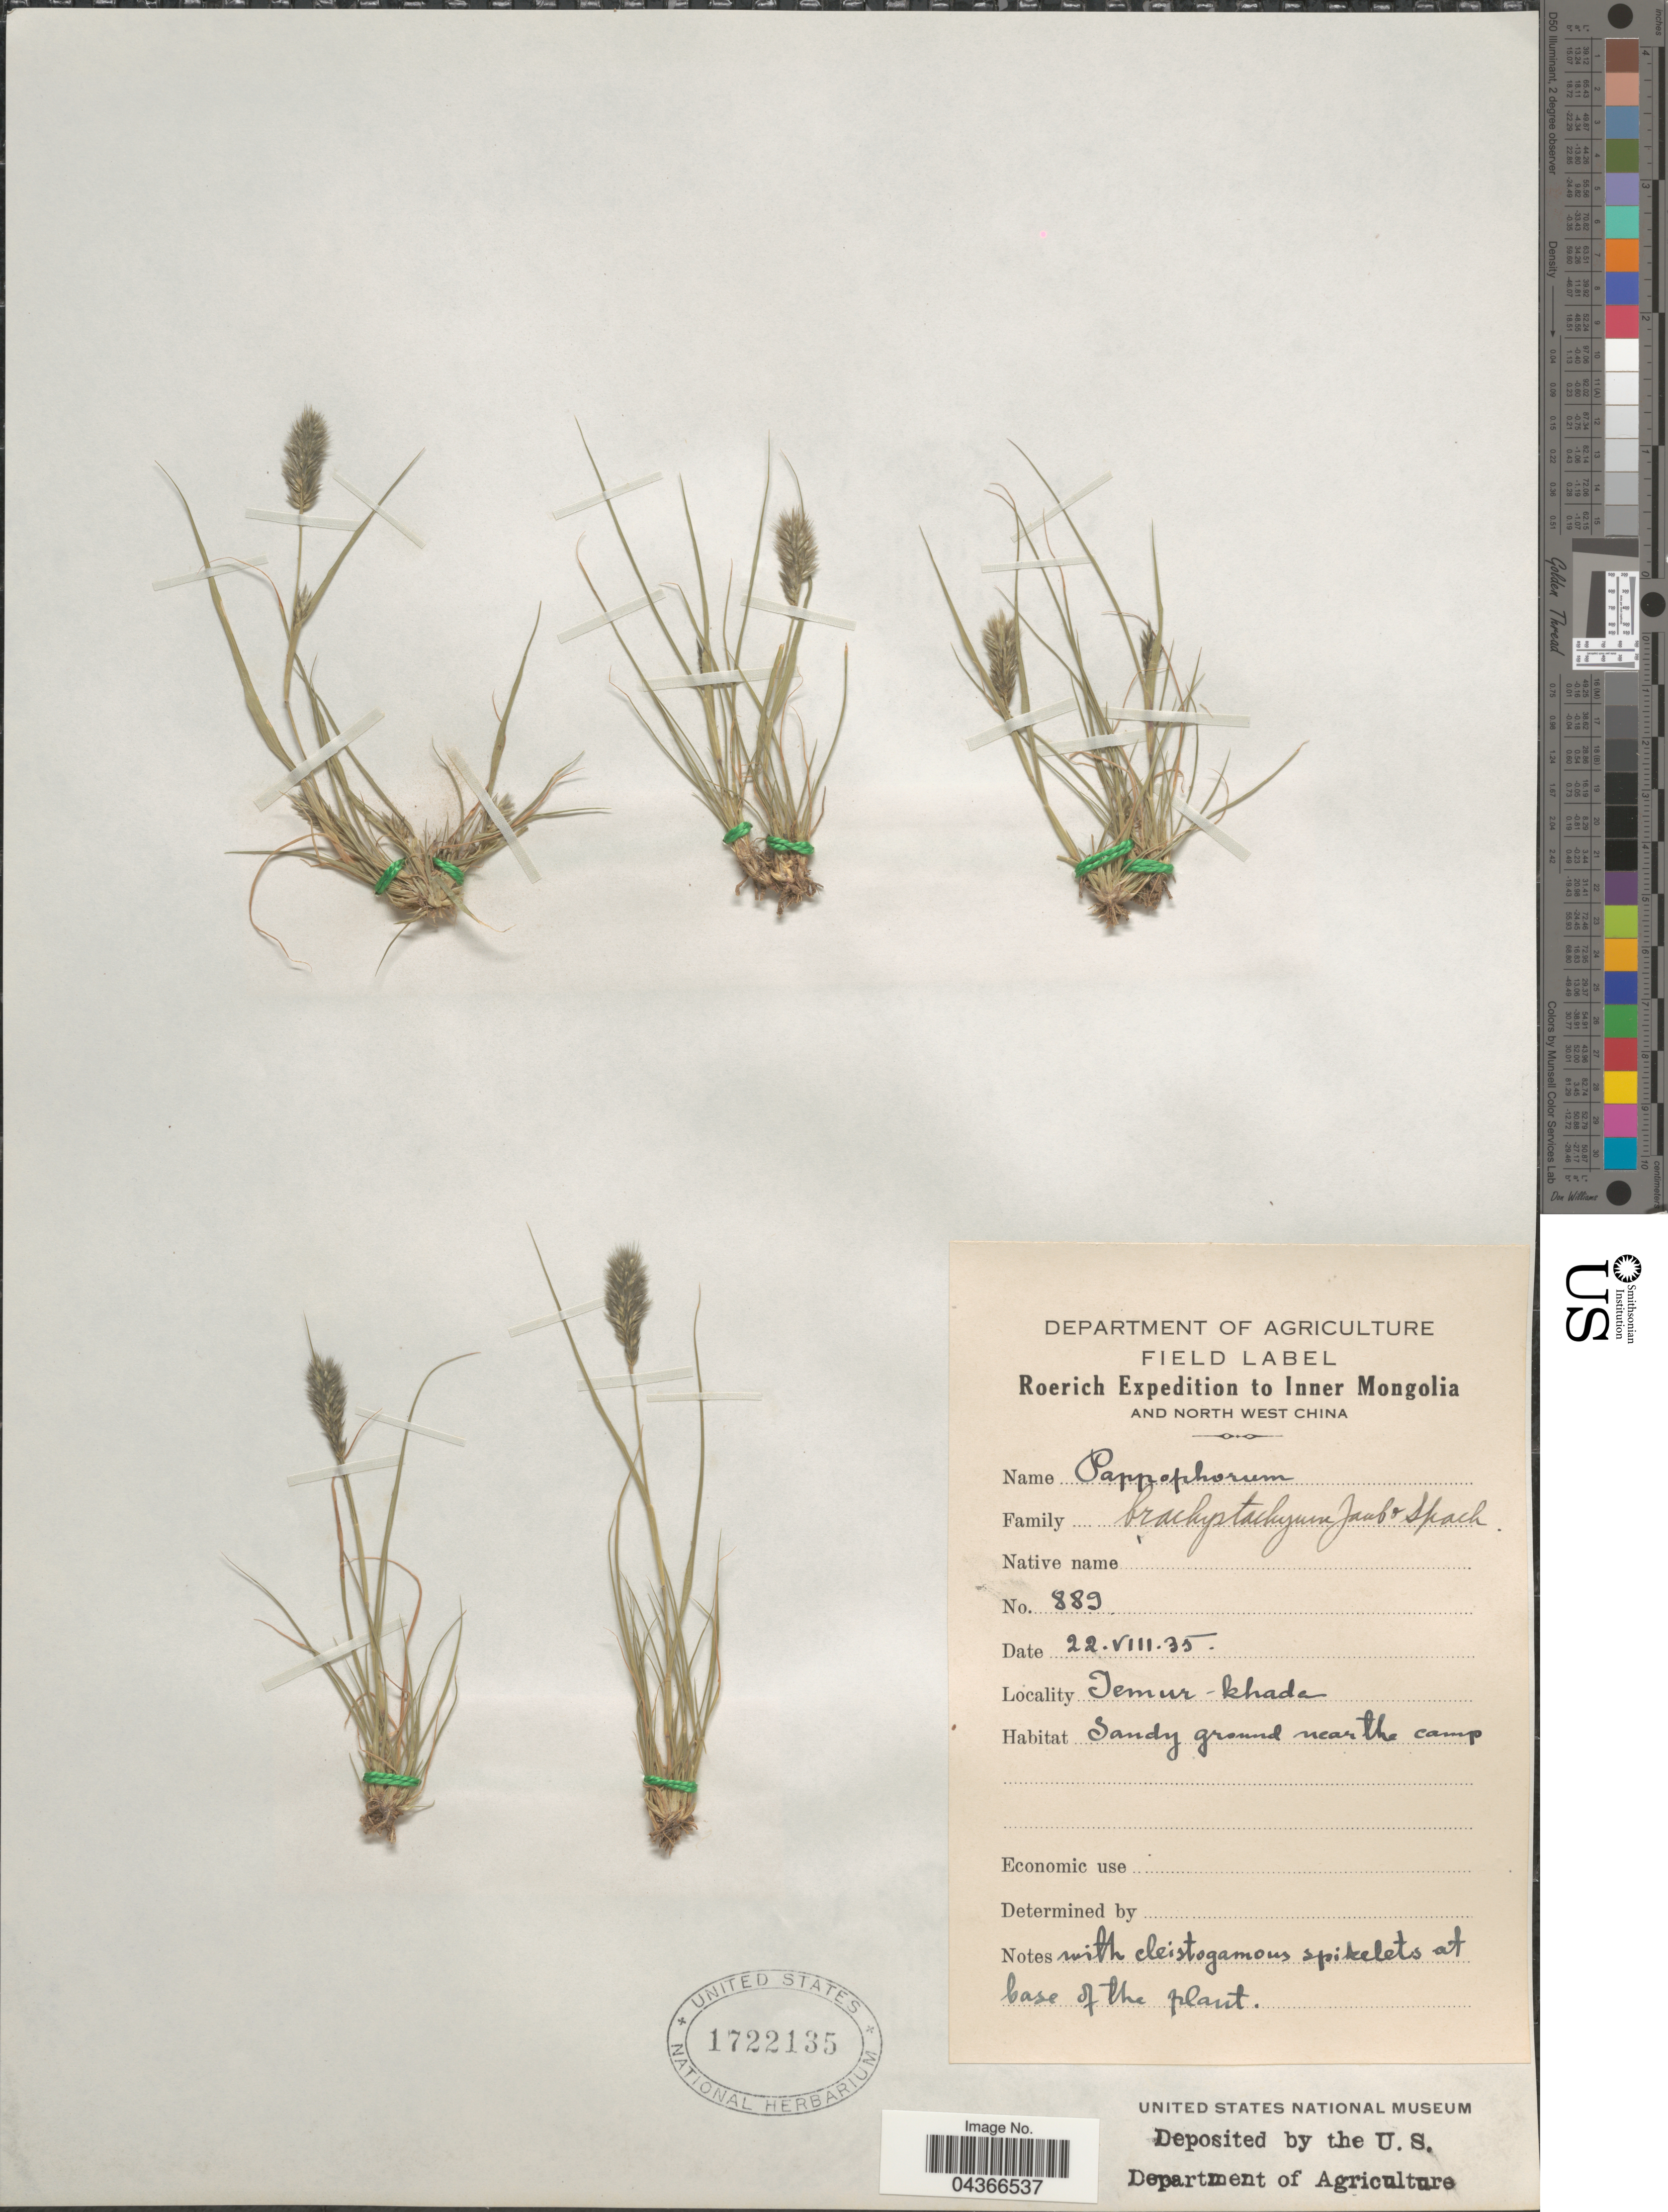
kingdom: Plantae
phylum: Tracheophyta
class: Liliopsida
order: Poales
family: Poaceae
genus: Enneapogon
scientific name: Enneapogon desvauxii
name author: P. Beauv.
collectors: Roerich Expedition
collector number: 889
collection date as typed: Transcribed d/m/y: 22/8/35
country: China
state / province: Nei Monggol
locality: Inner Mongolia and North West China. Temur-khada.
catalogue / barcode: US 1722135